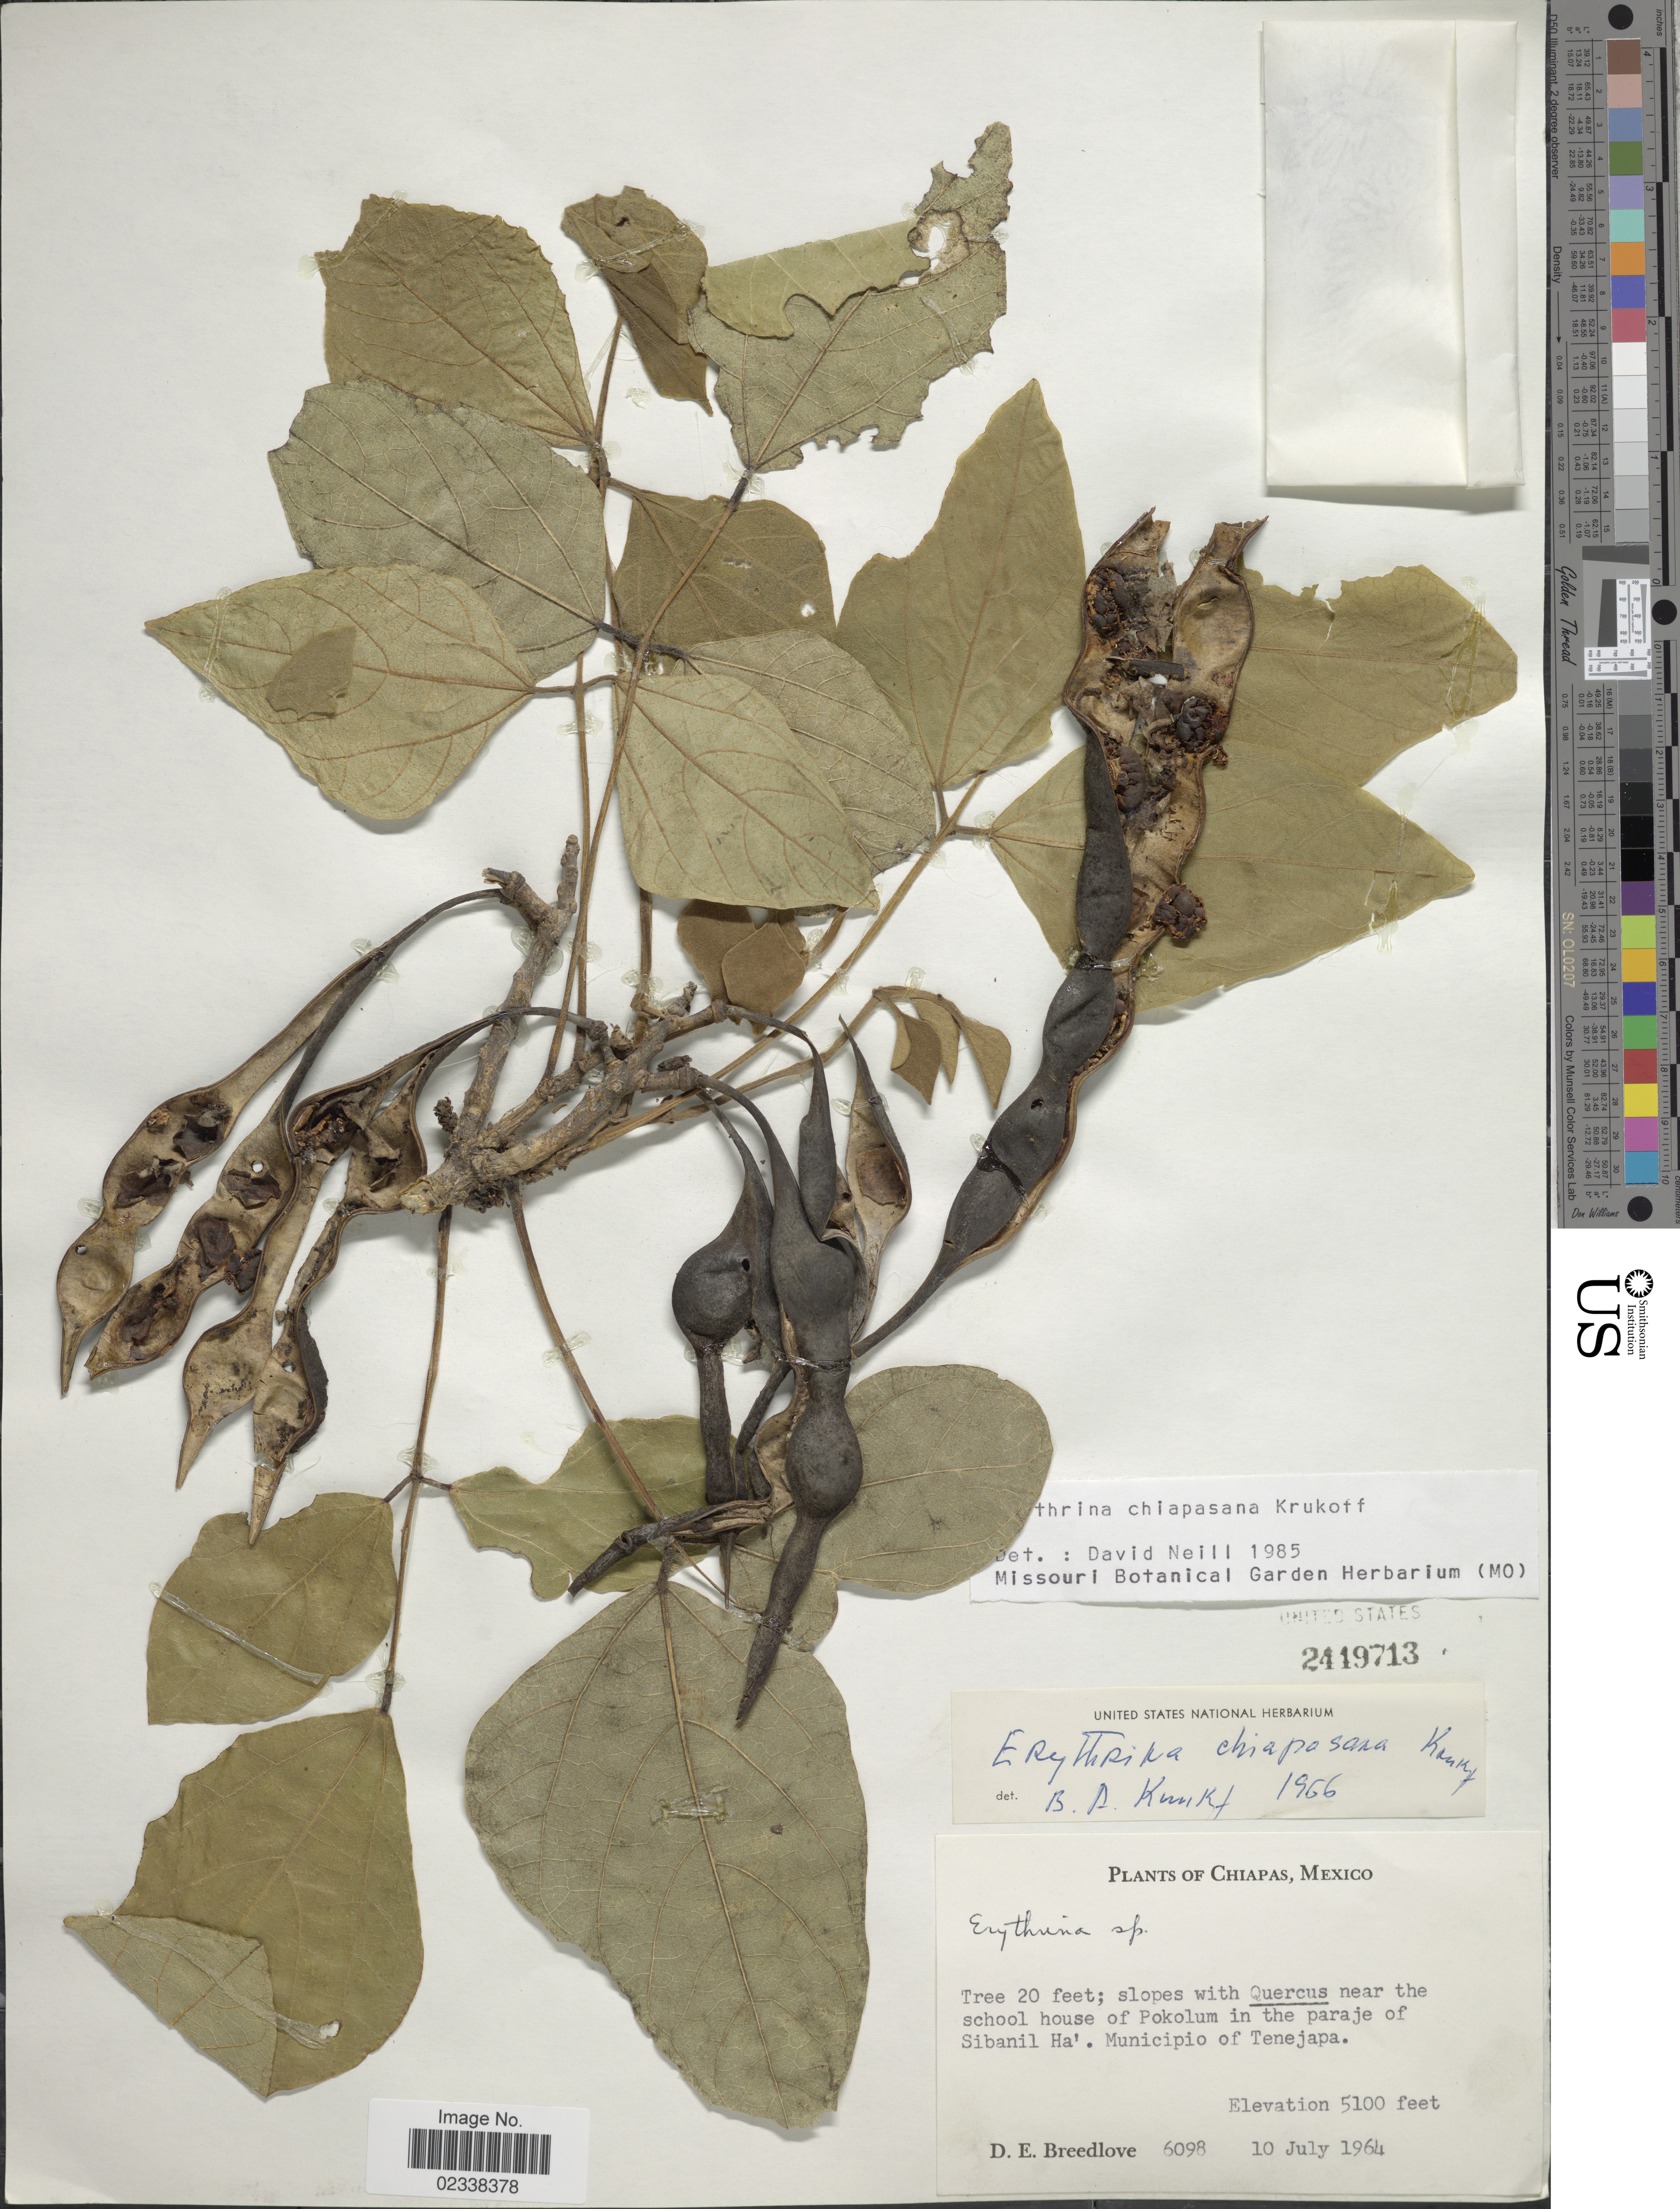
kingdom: Plantae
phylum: Tracheophyta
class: Magnoliopsida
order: Fabales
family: Fabaceae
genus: Erythrina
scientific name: Erythrina chiapasana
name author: Krukoff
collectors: D. E. Breedlove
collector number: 6098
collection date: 1964-07-10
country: Mexico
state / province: Chiapas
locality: Near the school house of Pokolum in the paraje of Sibanil Ha'. Municipio of Tenejapa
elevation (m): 1554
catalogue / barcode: US 2449713